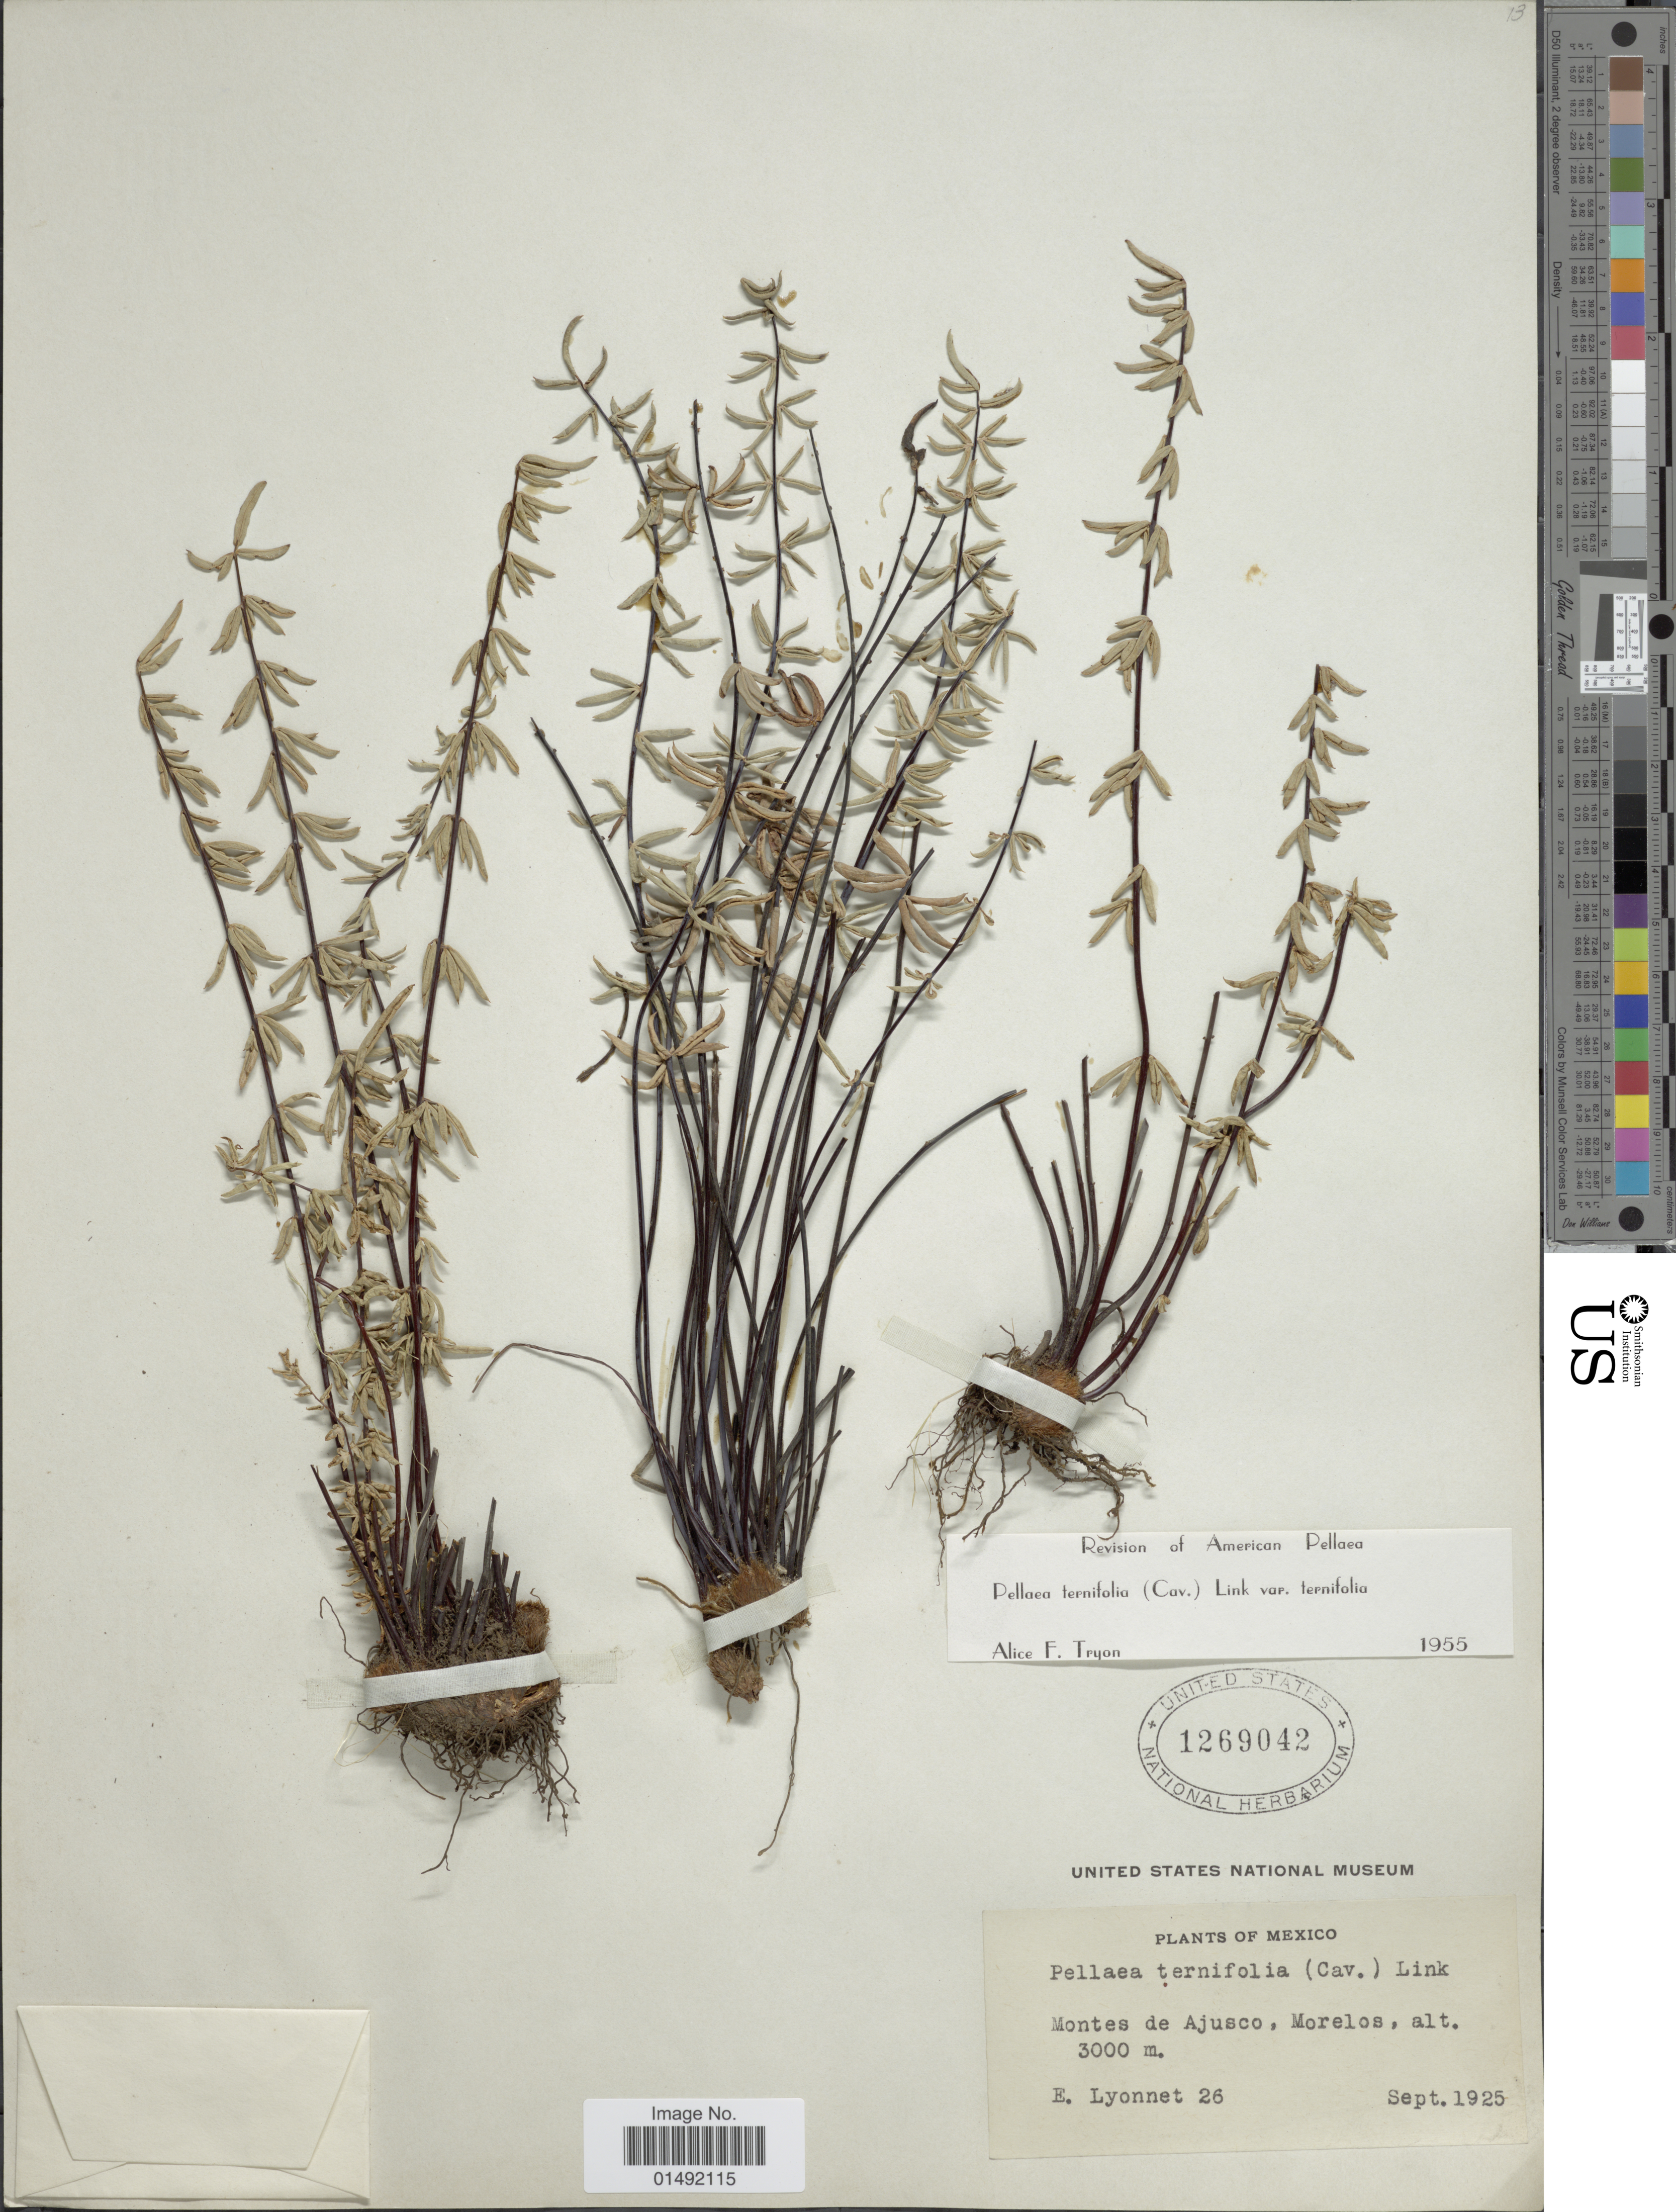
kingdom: Plantae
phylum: Tracheophyta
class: Polypodiopsida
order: Polypodiales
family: Pteridaceae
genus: Pellaea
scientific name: Pellaea ternifolia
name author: (Cav.) Link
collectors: E. Lyonnet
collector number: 26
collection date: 1925-09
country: Mexico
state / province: Morelos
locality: Montes de Ajusco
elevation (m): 3000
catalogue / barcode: US 1269042